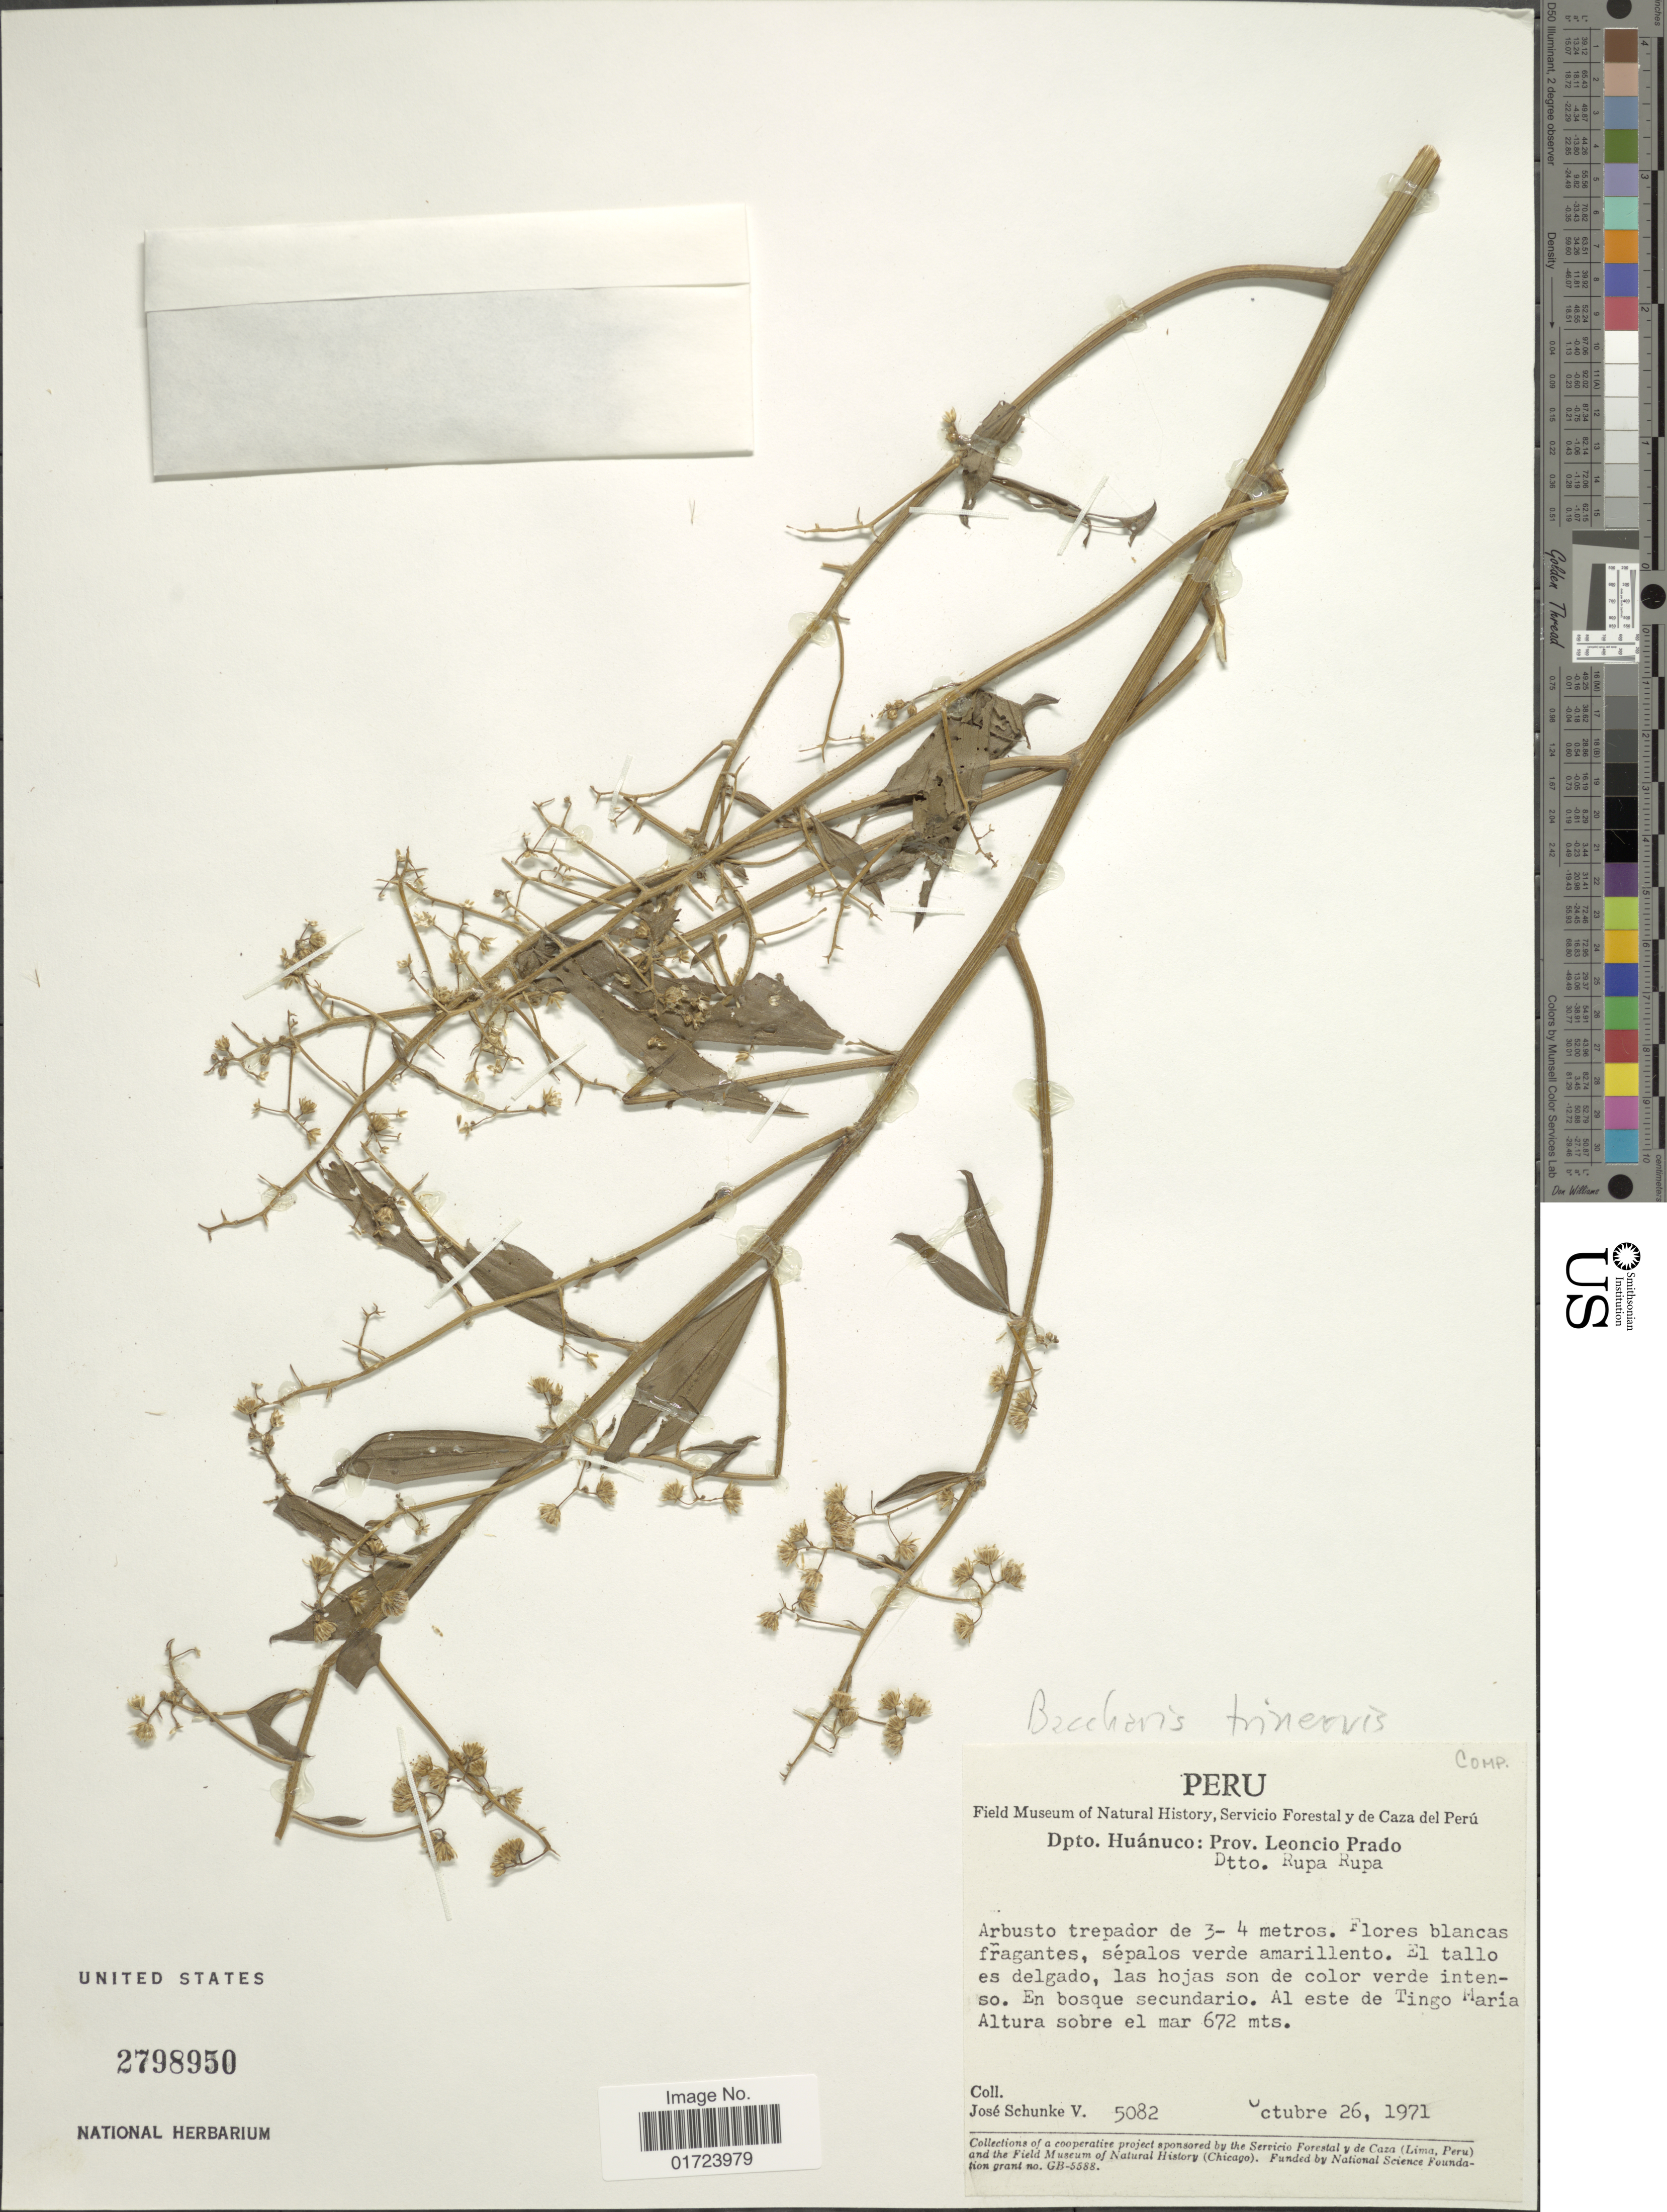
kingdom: Plantae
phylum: Tracheophyta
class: Magnoliopsida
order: Asterales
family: Asteraceae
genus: Baccharis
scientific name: Baccharis trinervis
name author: (Lam.) Pers.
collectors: J. Schunke Vigo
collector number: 5082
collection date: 1971-10-26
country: Peru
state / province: Loreto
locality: Dpto Huanuco: Prov. Leonico Prado, Dtto. Rupa Rupa.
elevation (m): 672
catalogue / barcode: US 2798950